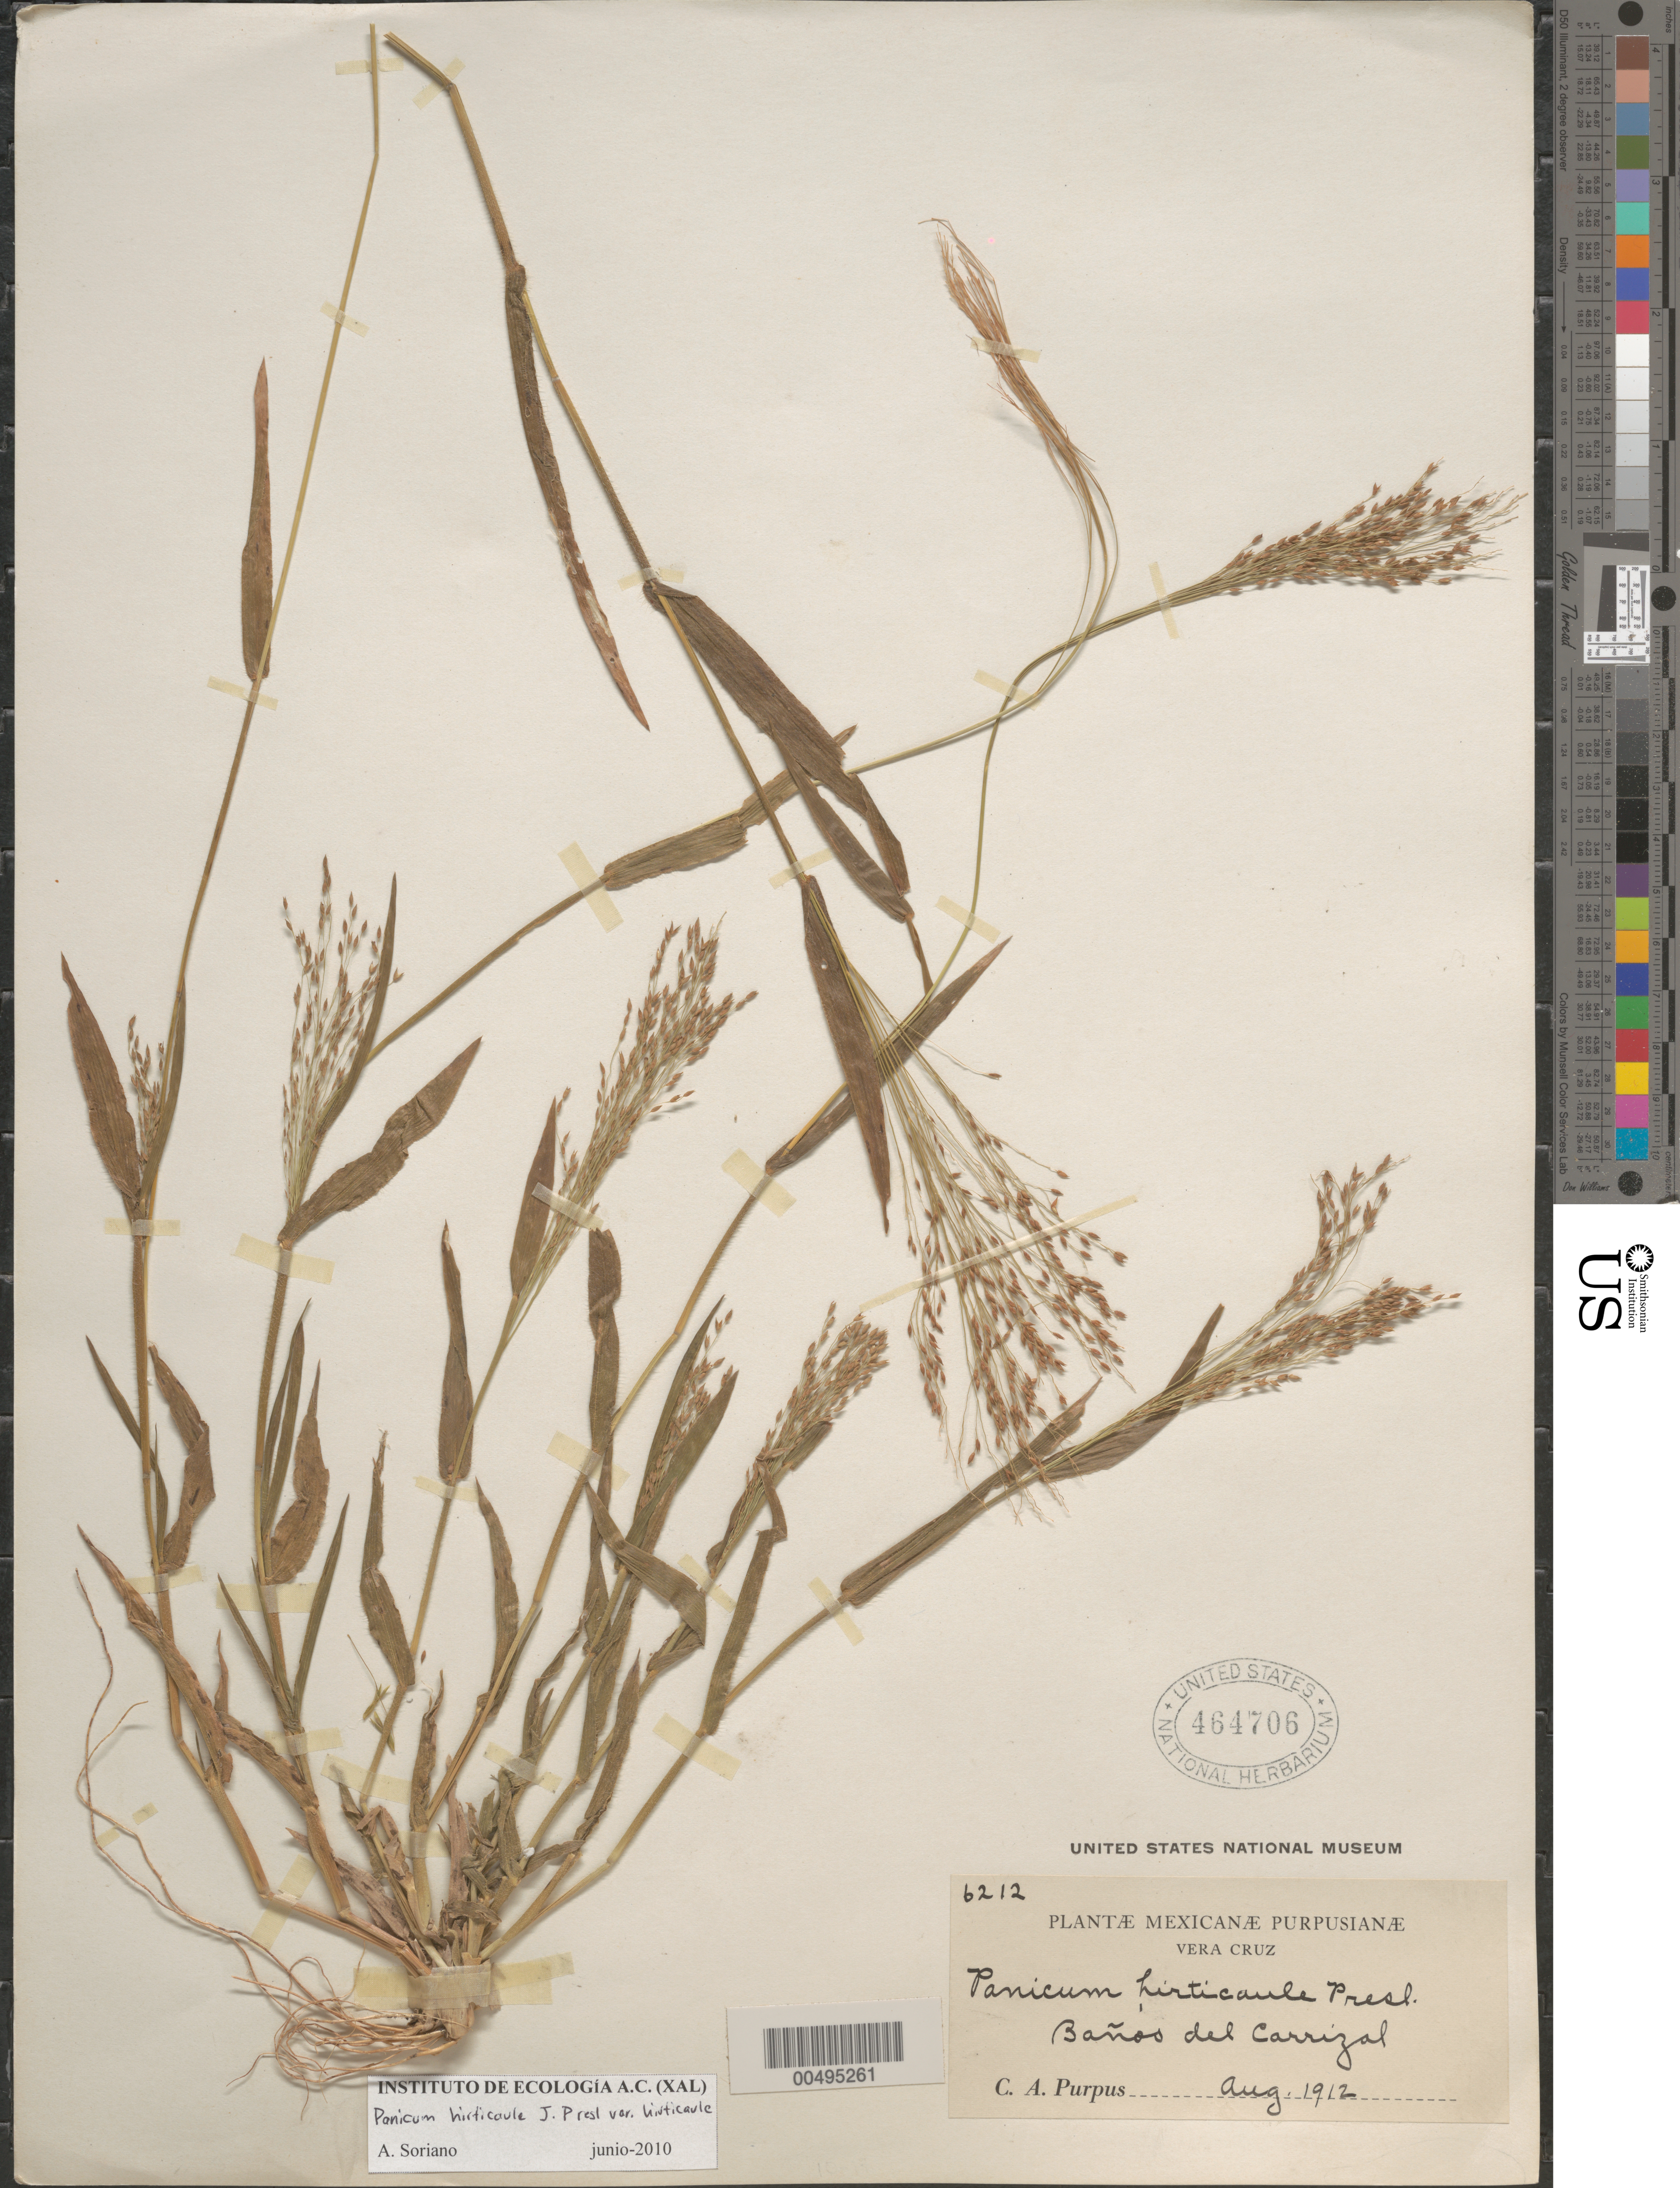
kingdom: Plantae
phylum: Tracheophyta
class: Liliopsida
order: Poales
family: Poaceae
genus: Panicum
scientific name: Panicum hirticaule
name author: J. Presl in C. Presl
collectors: C. A. Purpus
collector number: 6212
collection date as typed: Aug 1912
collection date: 1912-08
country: Mexico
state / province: Veracruz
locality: Ba¤os del Carrizal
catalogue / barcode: US 464706